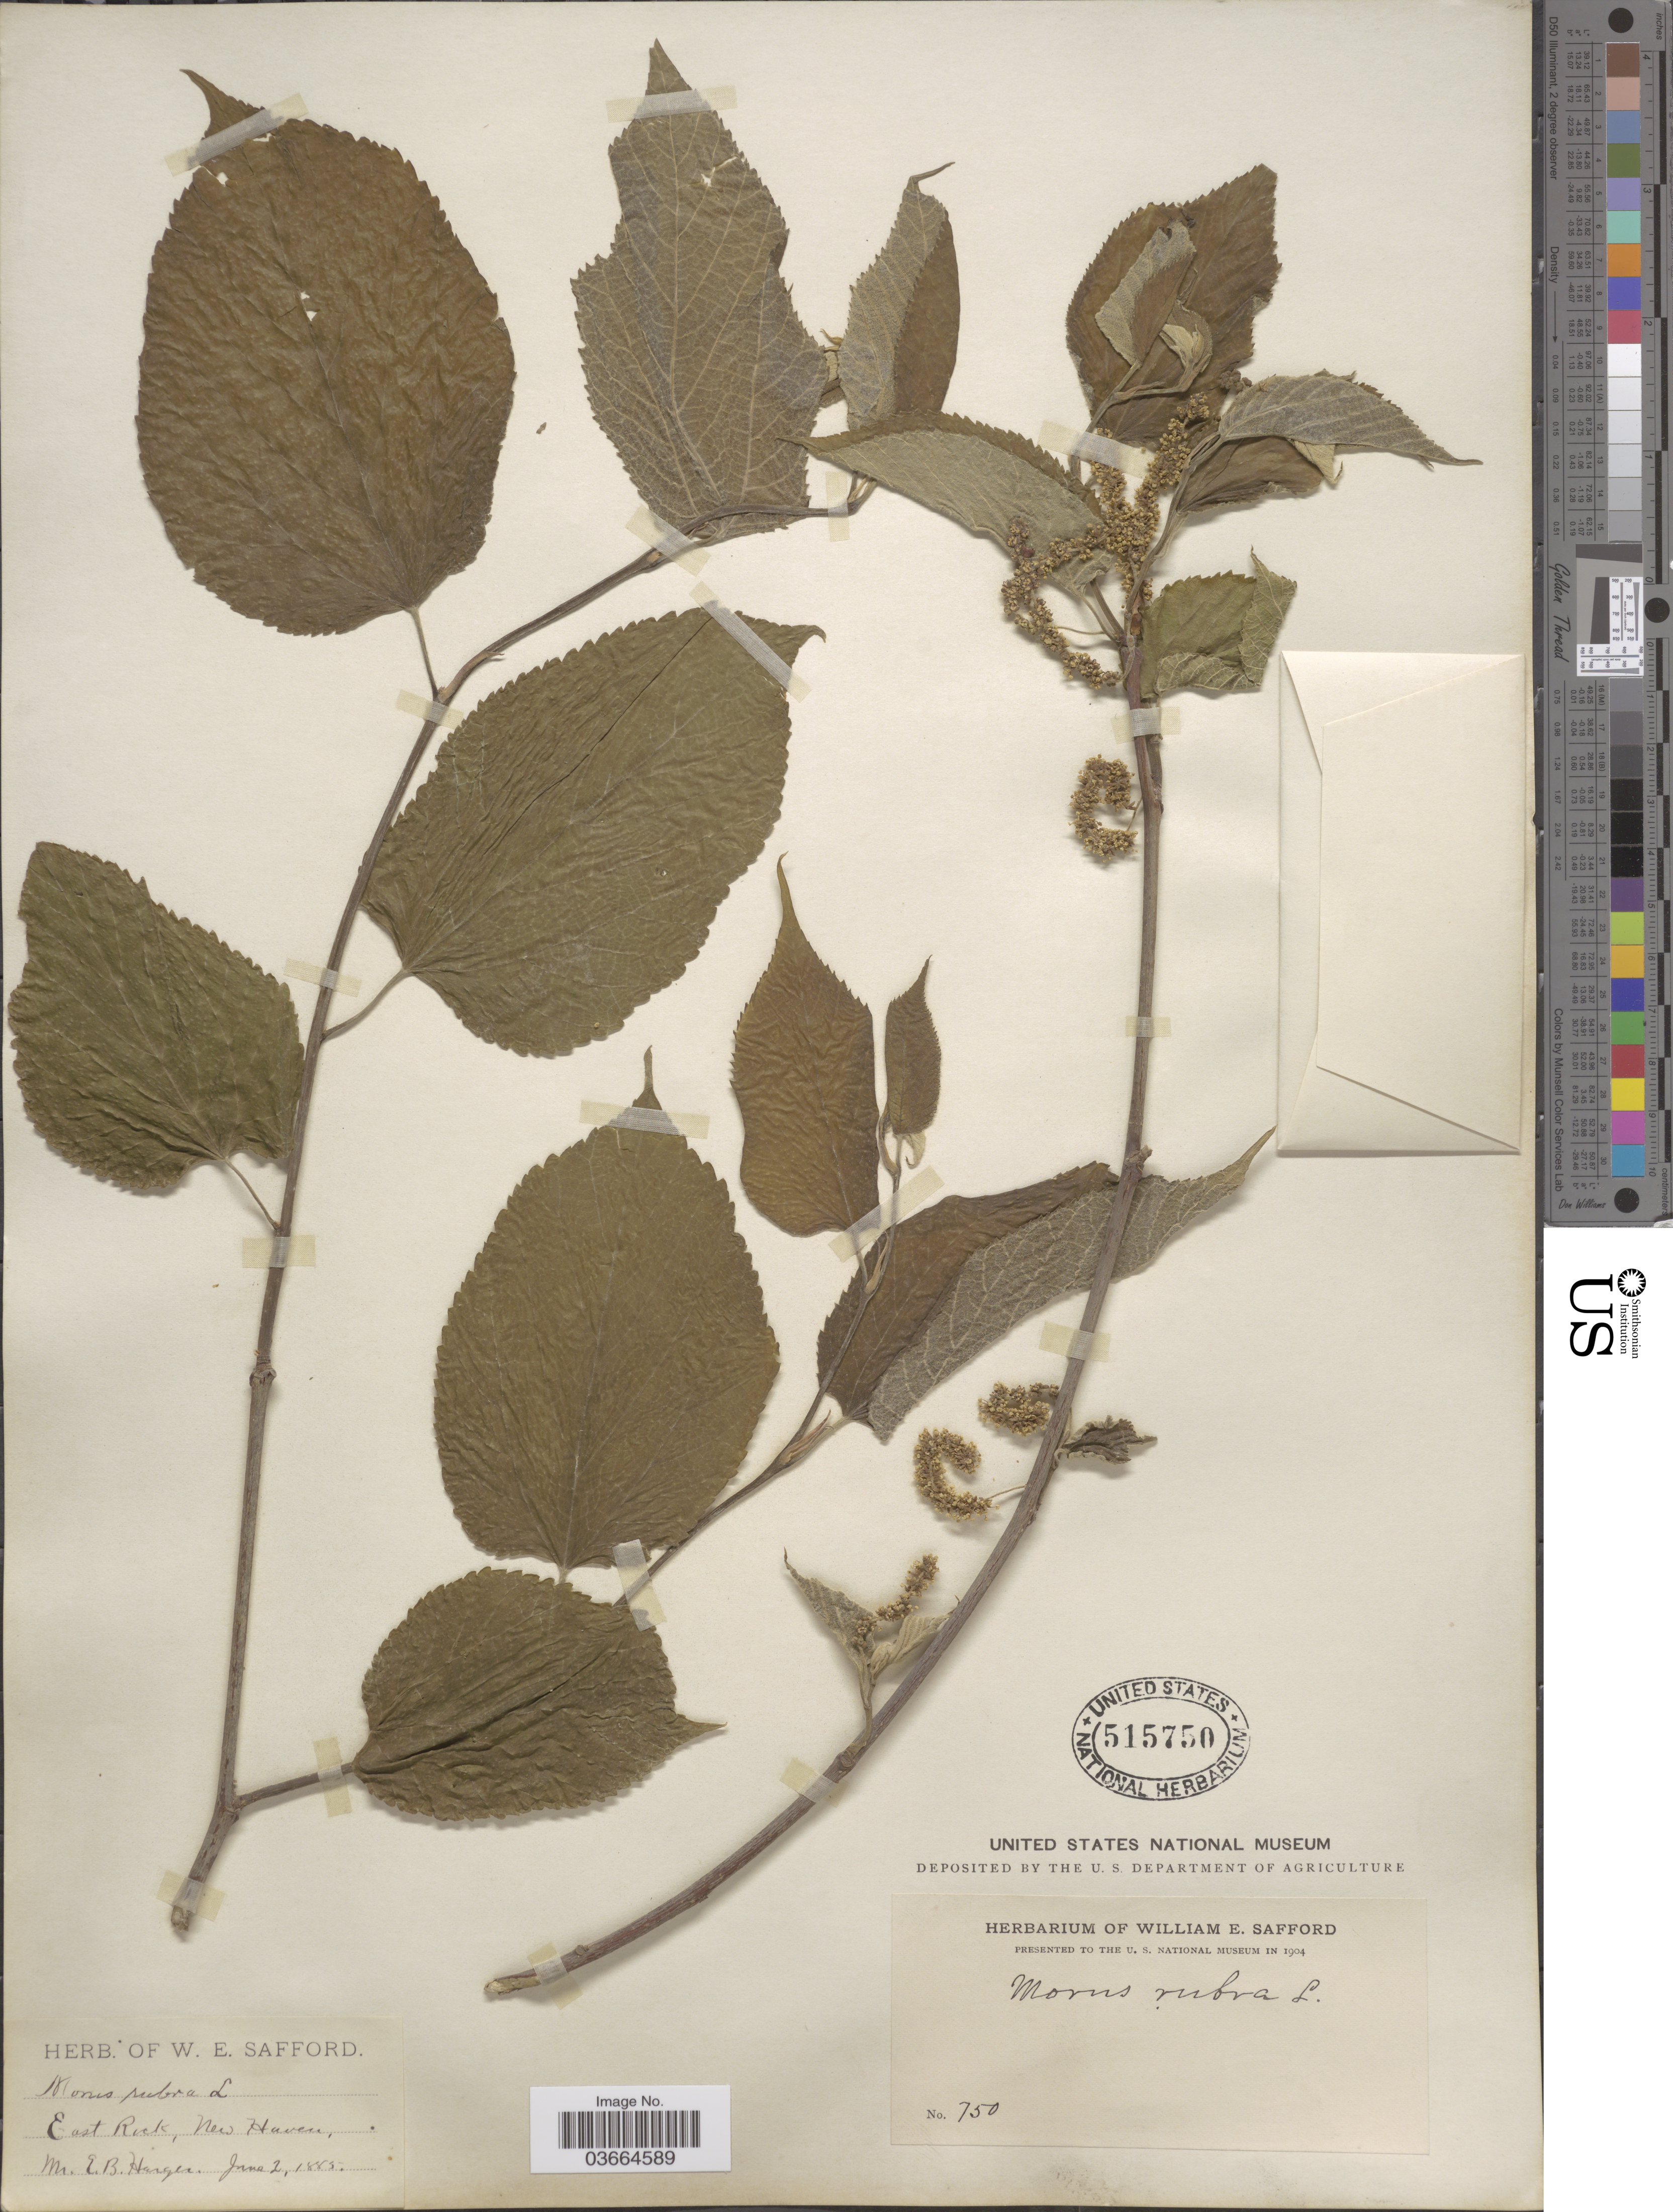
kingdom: Plantae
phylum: Tracheophyta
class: Magnoliopsida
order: Rosales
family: Moraceae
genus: Morus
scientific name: Morus rubra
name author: L.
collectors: E. B. Harger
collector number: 750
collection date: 1885-06-02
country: United States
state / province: Connecticut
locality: East Rock, New Haven.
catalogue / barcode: US 515750